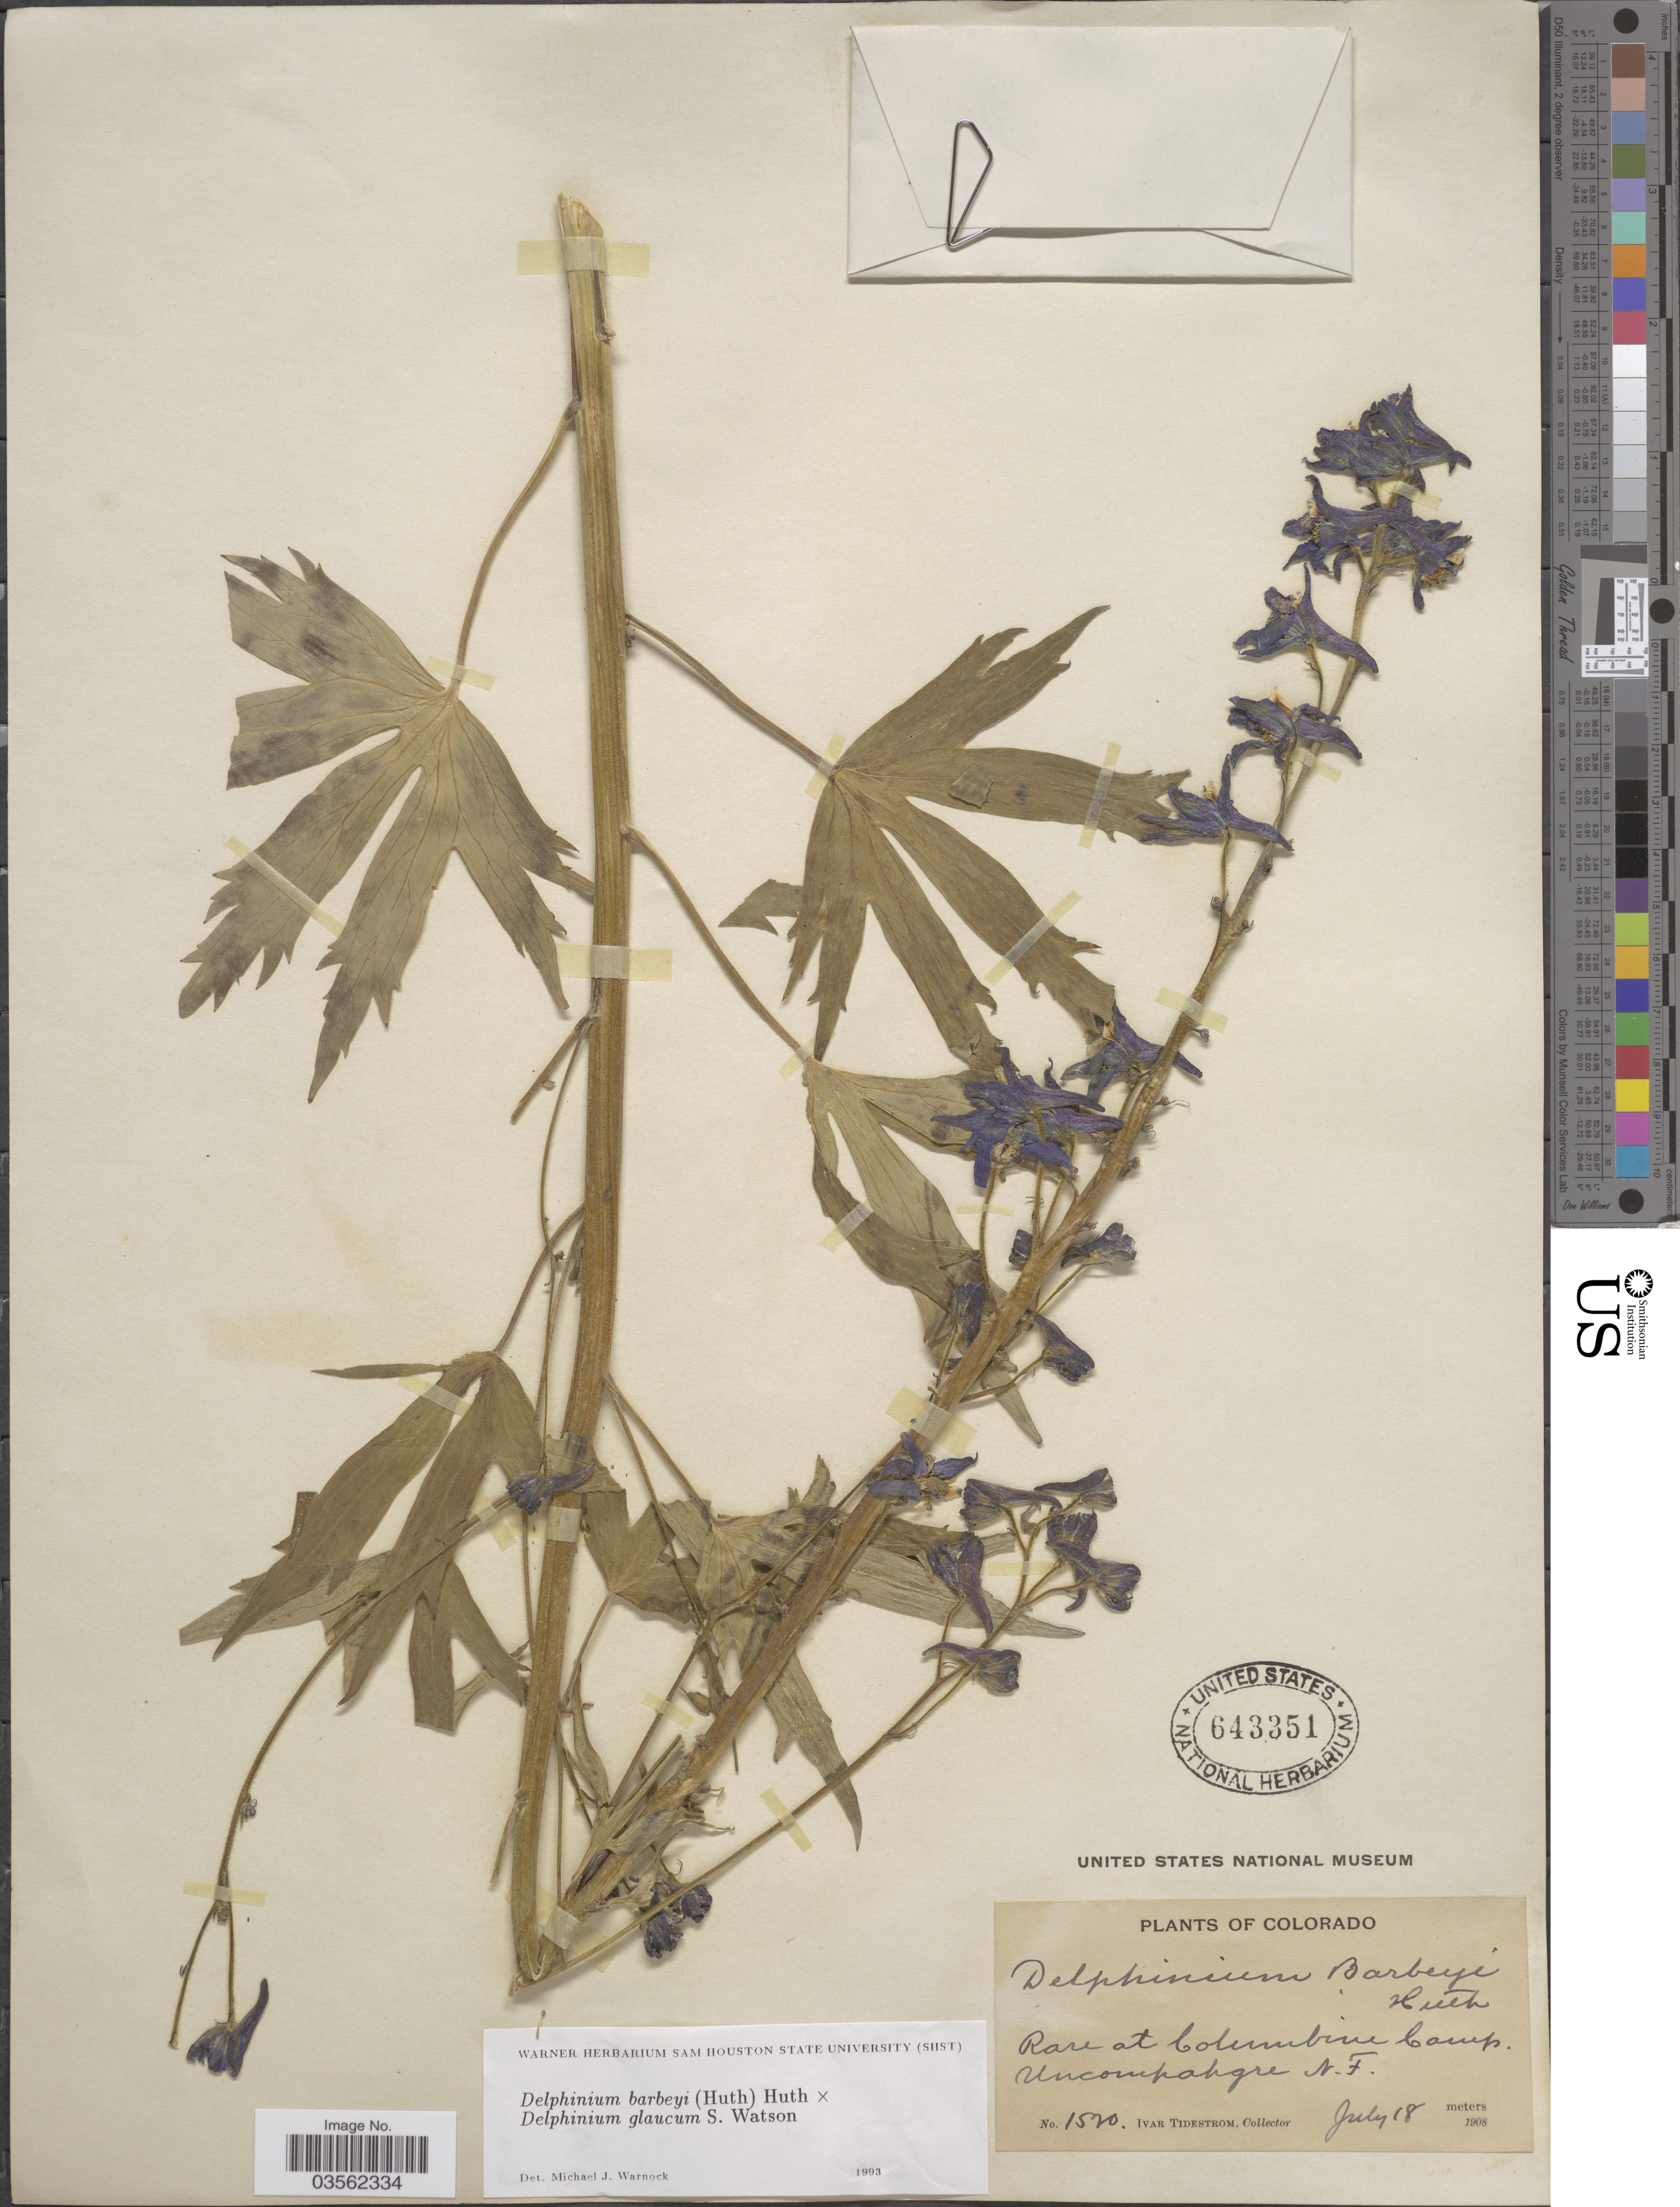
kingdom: Plantae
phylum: Tracheophyta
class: Magnoliopsida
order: Ranunculales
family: Ranunculaceae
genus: Delphinium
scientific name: Delphinium barbeyi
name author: (Huth) Huth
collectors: I. F. Tidestrom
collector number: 1520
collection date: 1908-07-18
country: United States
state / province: Colorado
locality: Columbine Camp, Uncompahgre N. F.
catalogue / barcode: US 643351